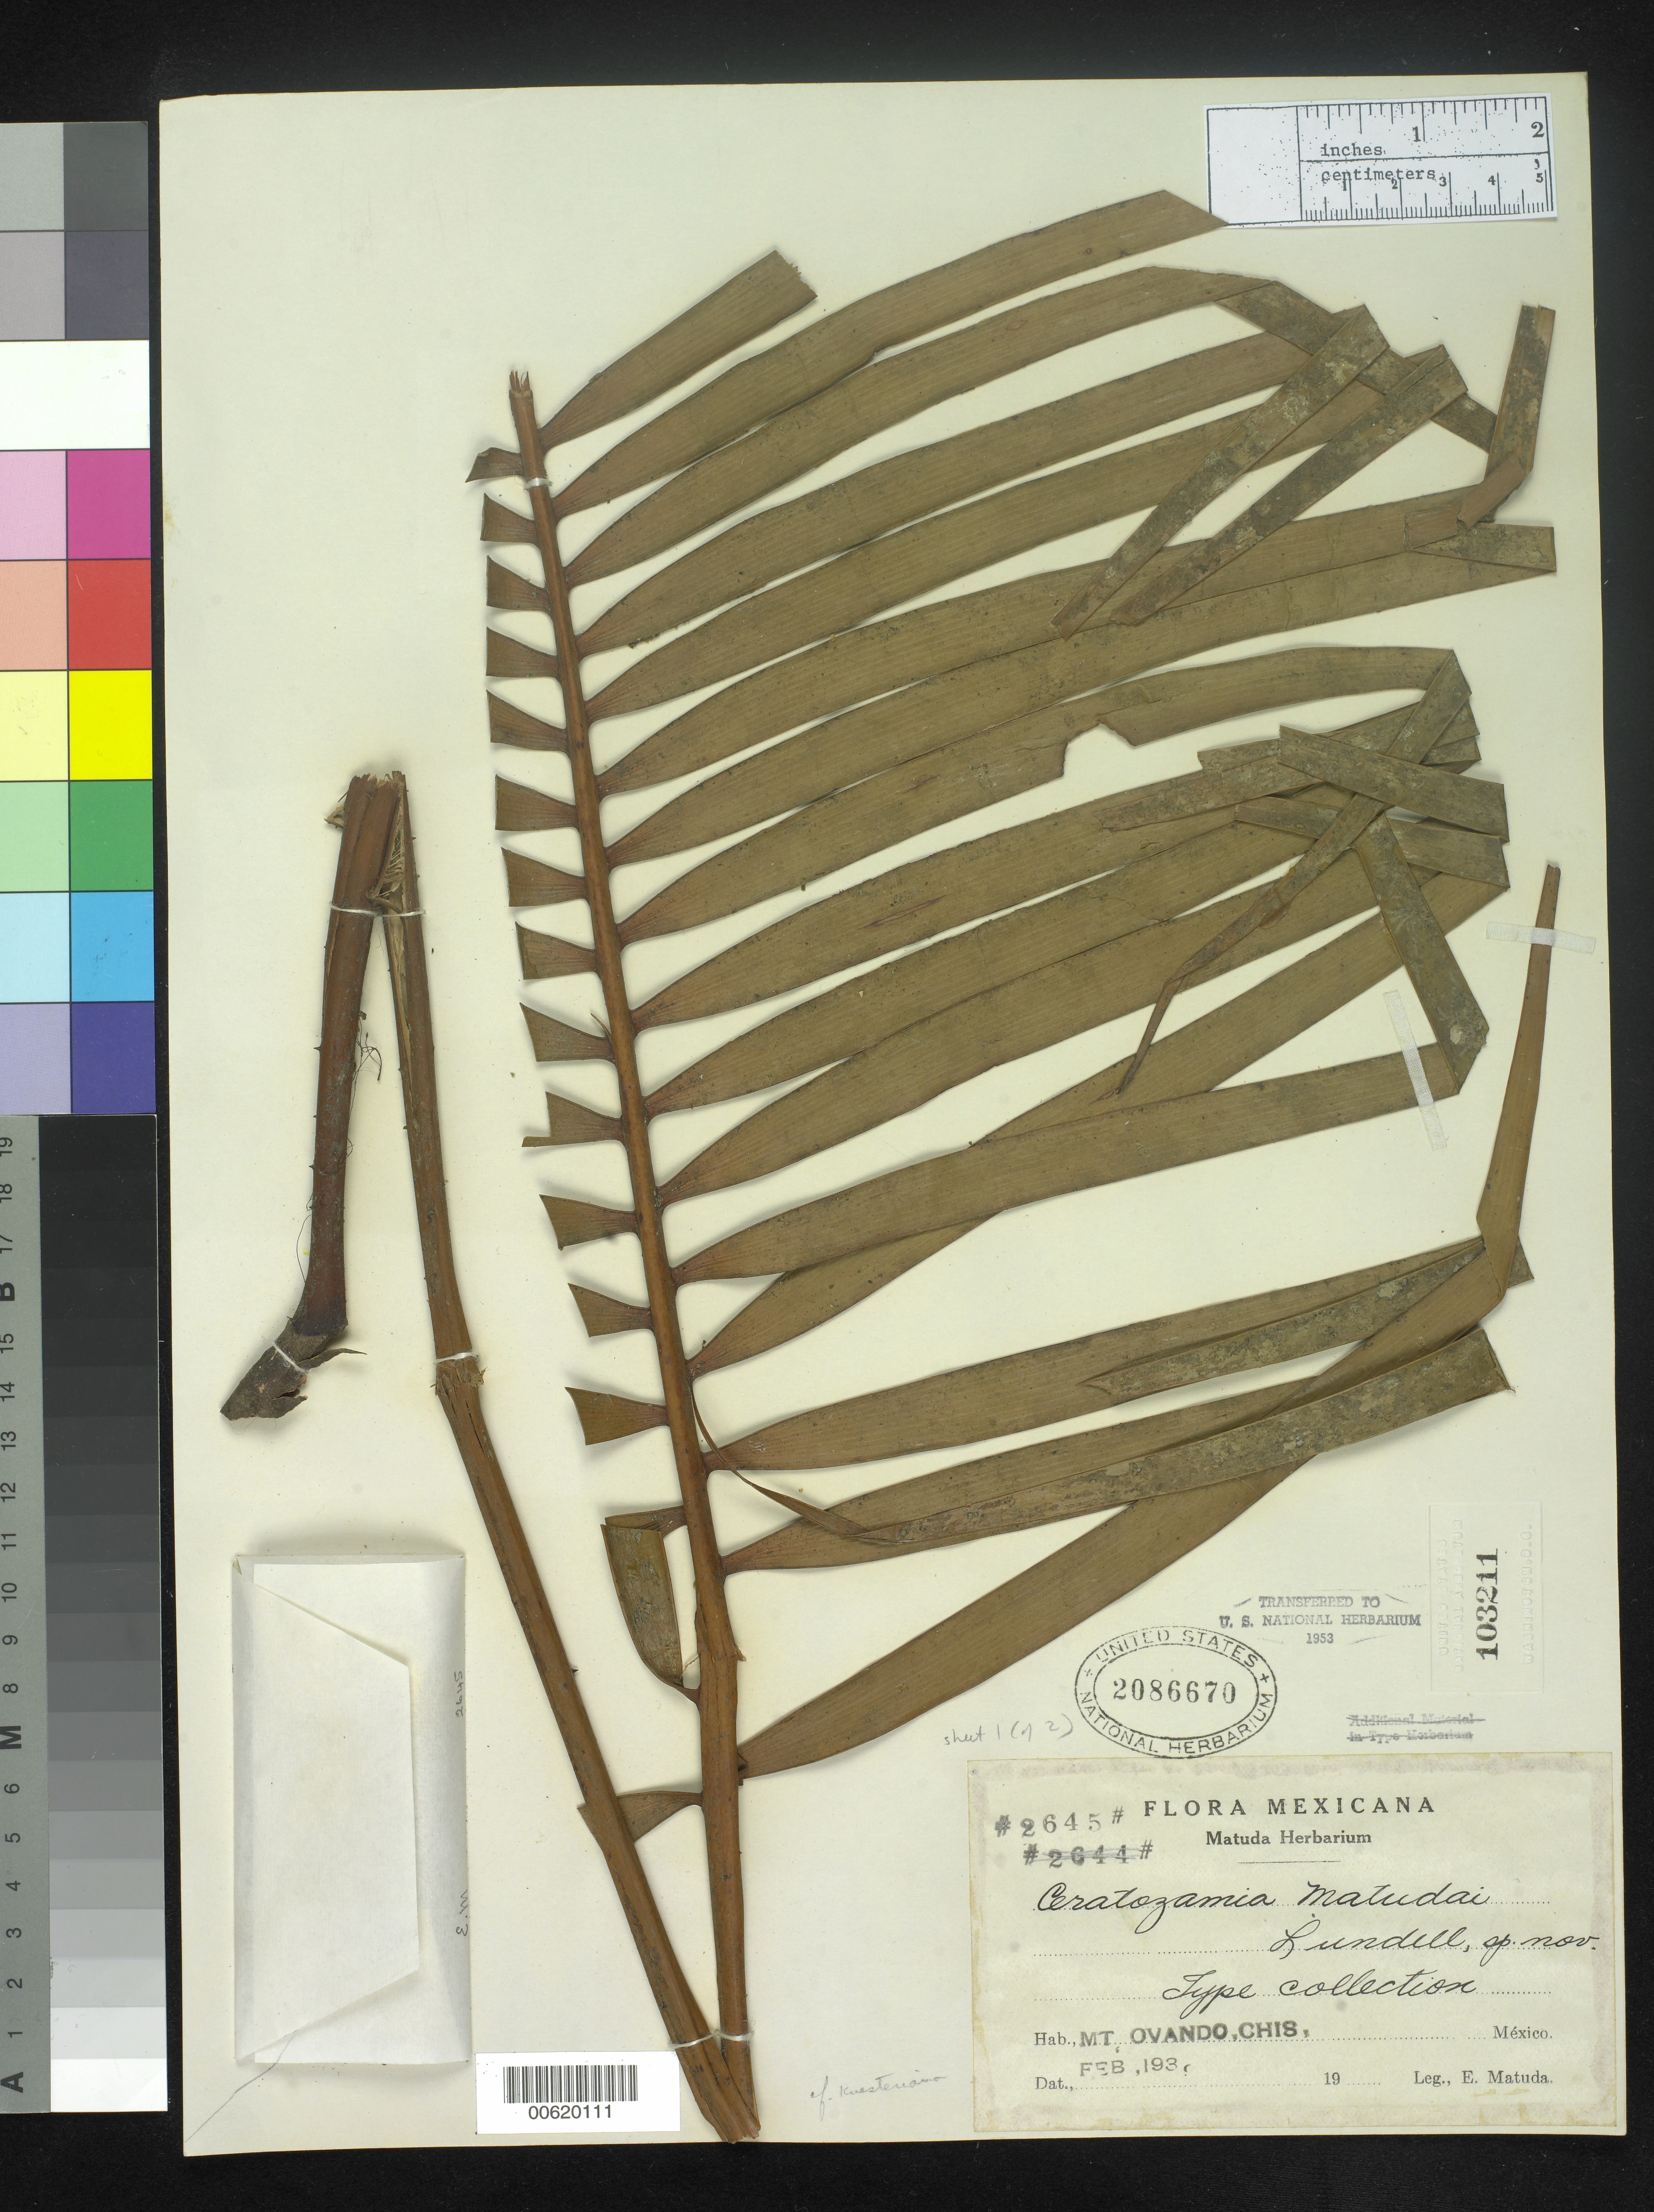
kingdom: Plantae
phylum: Tracheophyta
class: Cycadopsida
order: Cycadales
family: Zamiaceae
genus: Ceratozamia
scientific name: Ceratozamia matudai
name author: Lundell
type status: Isotype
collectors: E. Matuda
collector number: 2645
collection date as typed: Feb 1939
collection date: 1939-02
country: Mexico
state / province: Chiapas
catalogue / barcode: US 2086670